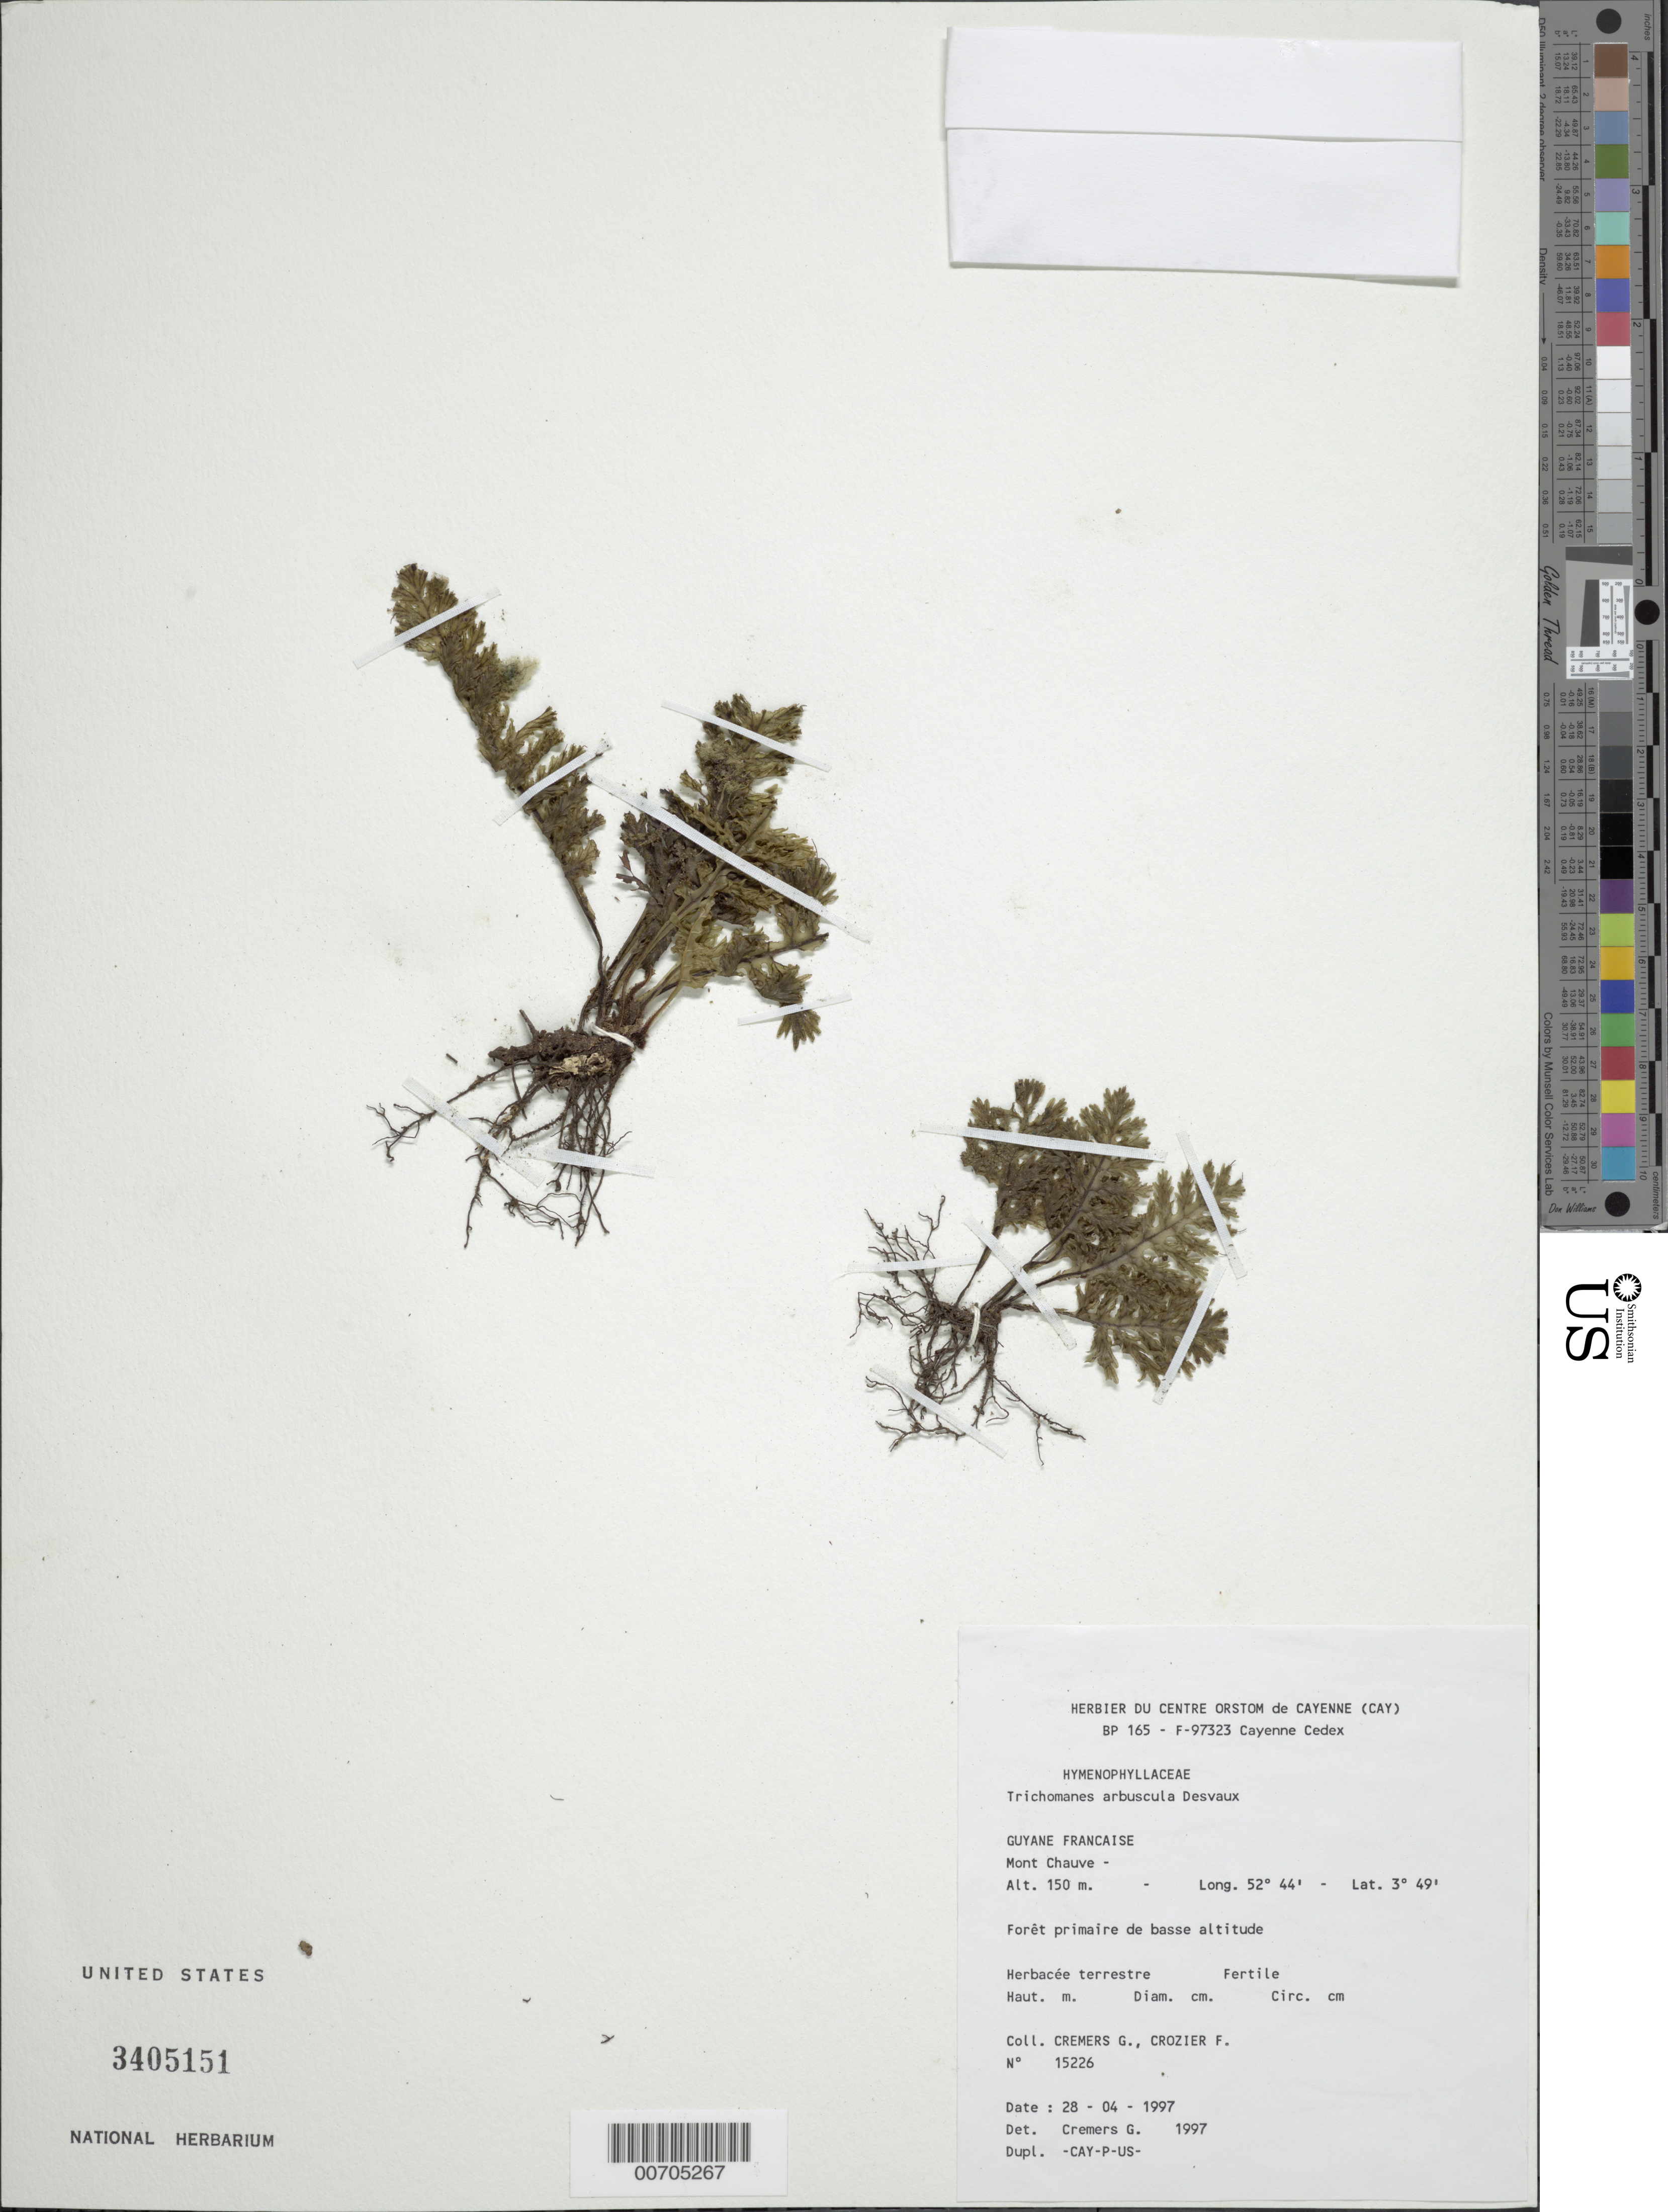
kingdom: Plantae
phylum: Tracheophyta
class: Polypodiopsida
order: Hymenophyllales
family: Hymenophyllaceae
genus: Trichomanes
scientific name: Trichomanes arbuscula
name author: Desv.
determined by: Cremers, Georges A.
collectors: G. Cremers & F. Crozier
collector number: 15226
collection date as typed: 28-Apr-97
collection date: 1997-04-28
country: French Guiana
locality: Mont Chauve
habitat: Low primary forest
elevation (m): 150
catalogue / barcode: US 3405151